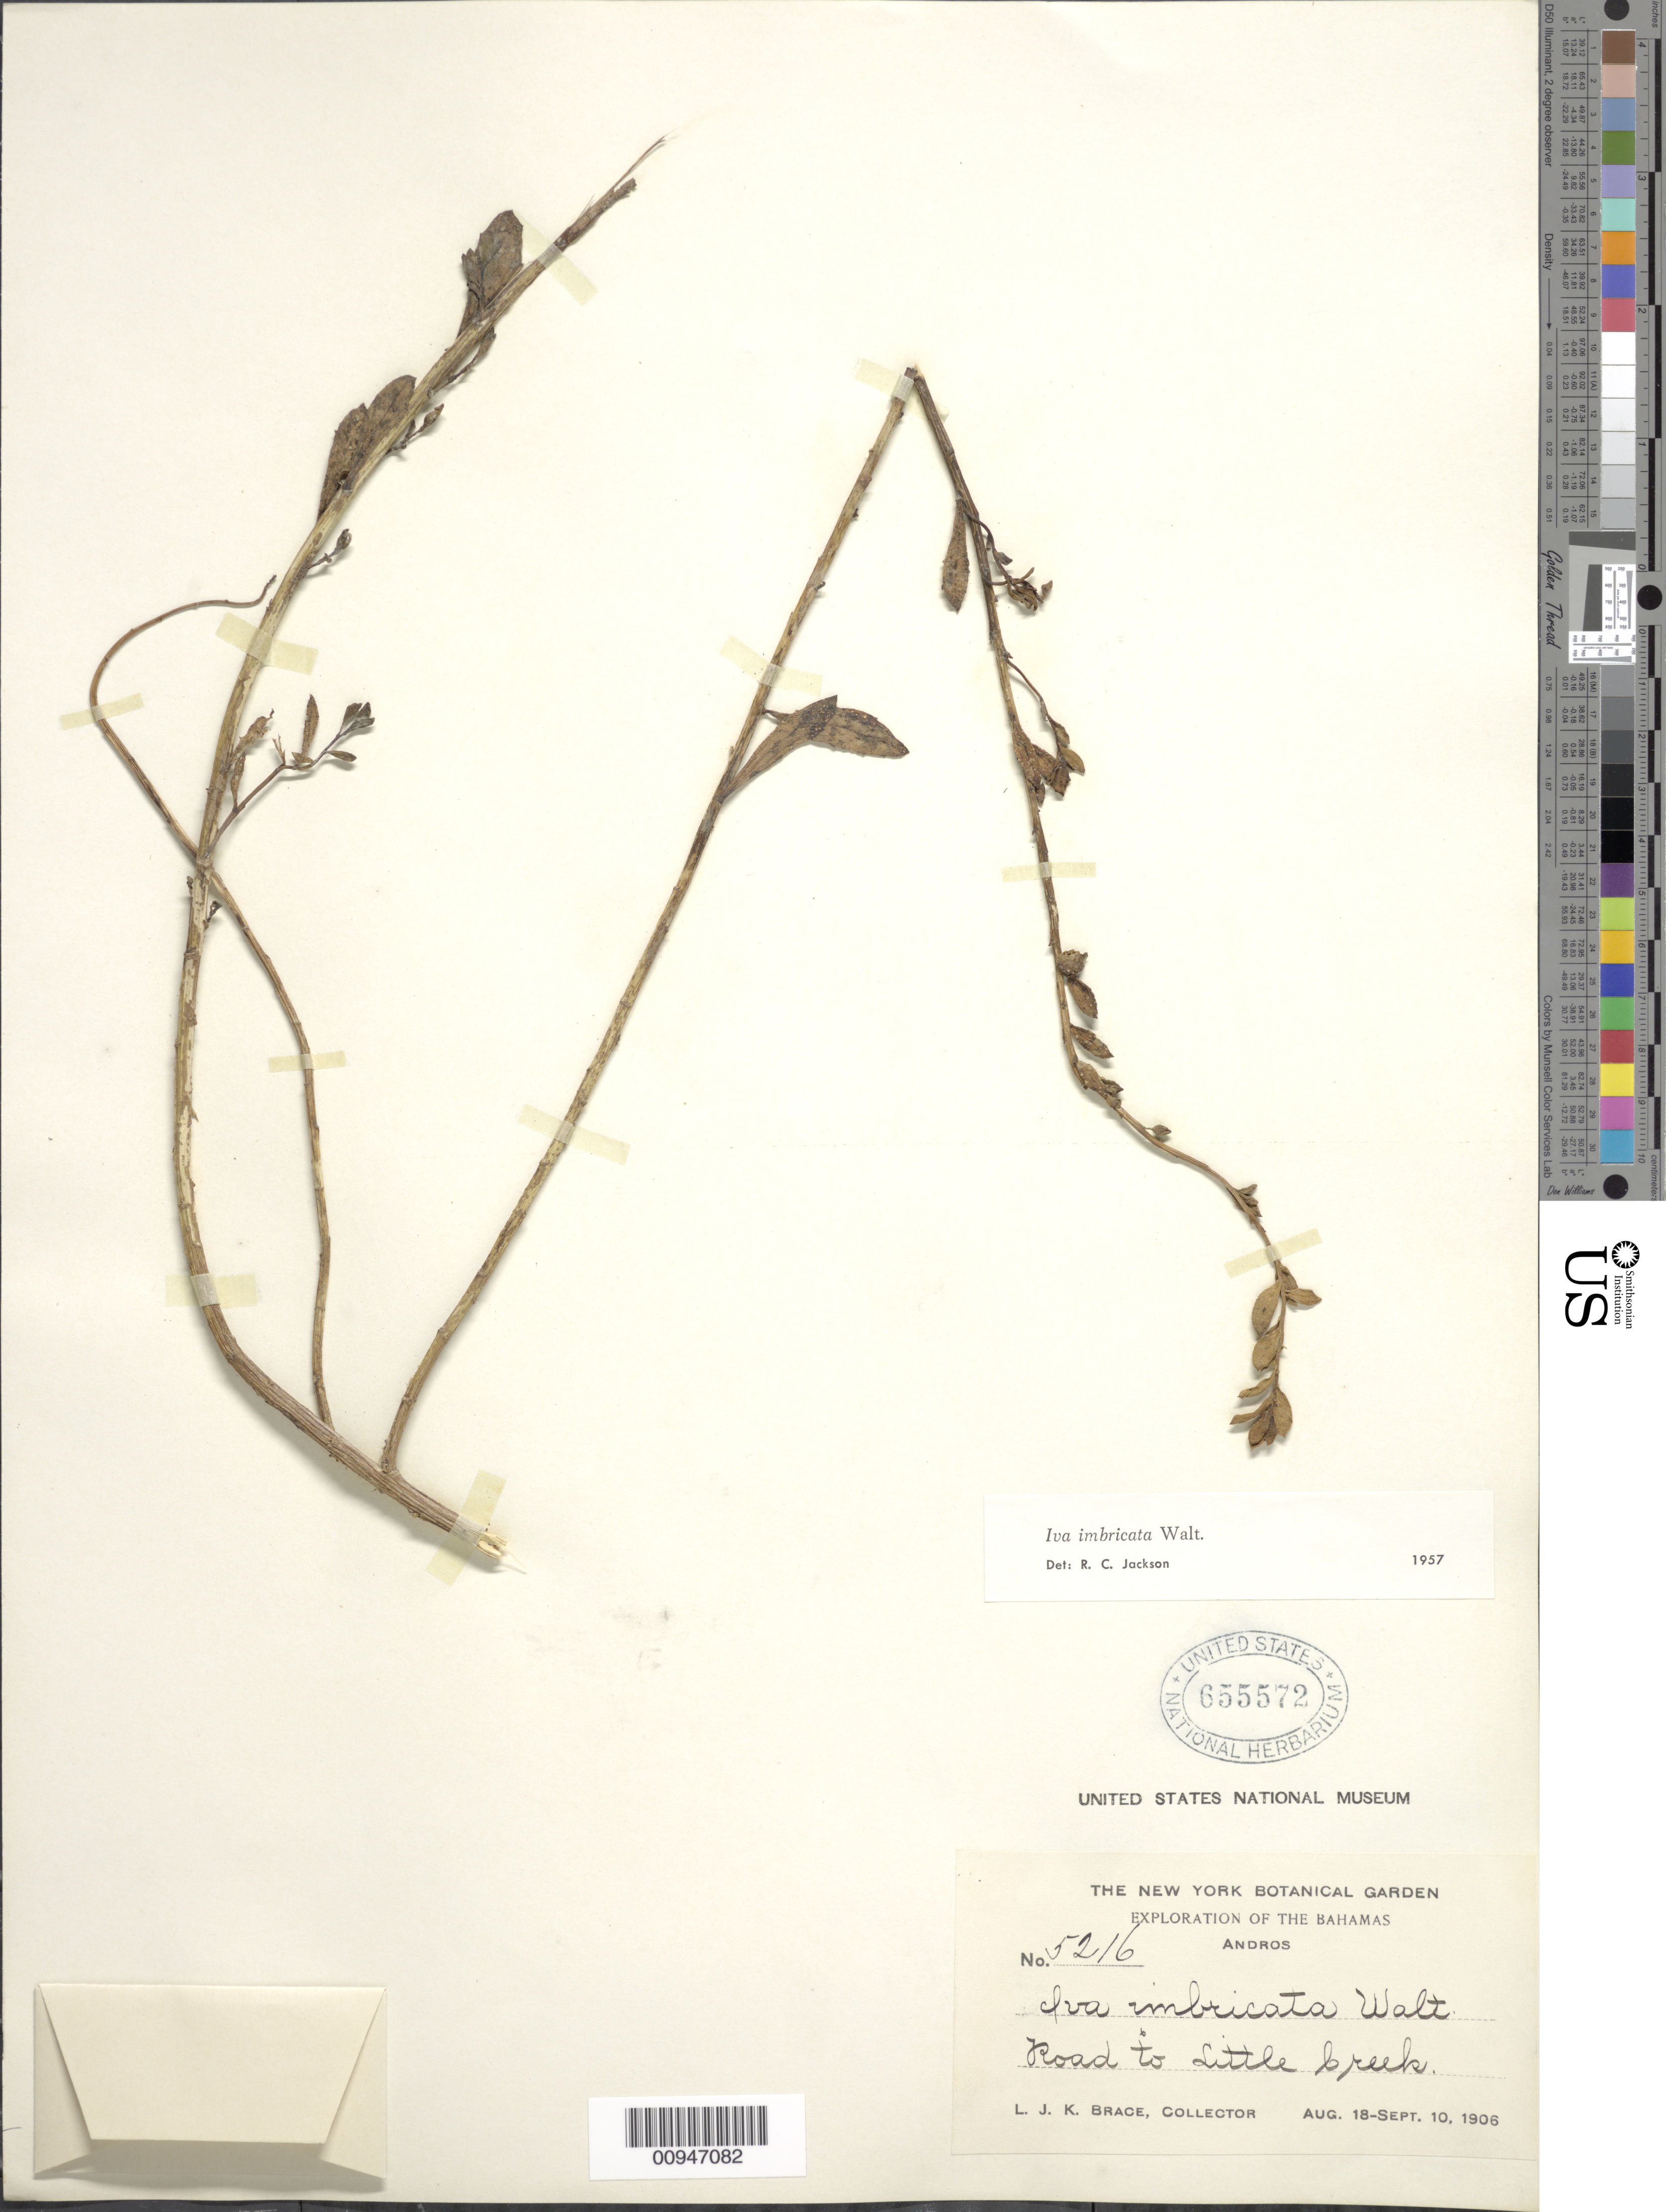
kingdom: Plantae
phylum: Tracheophyta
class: Magnoliopsida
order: Asterales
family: Asteraceae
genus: Iva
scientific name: Iva imbricata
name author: Walter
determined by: Jackson, R. C.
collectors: L. J. K. Brace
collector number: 5216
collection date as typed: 18 Aug 1906 to 10 Sep 1906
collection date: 1906-08-18/1906-09-10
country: Bahamas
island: Andros Island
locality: Andros, road to Little Creek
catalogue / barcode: US 655572